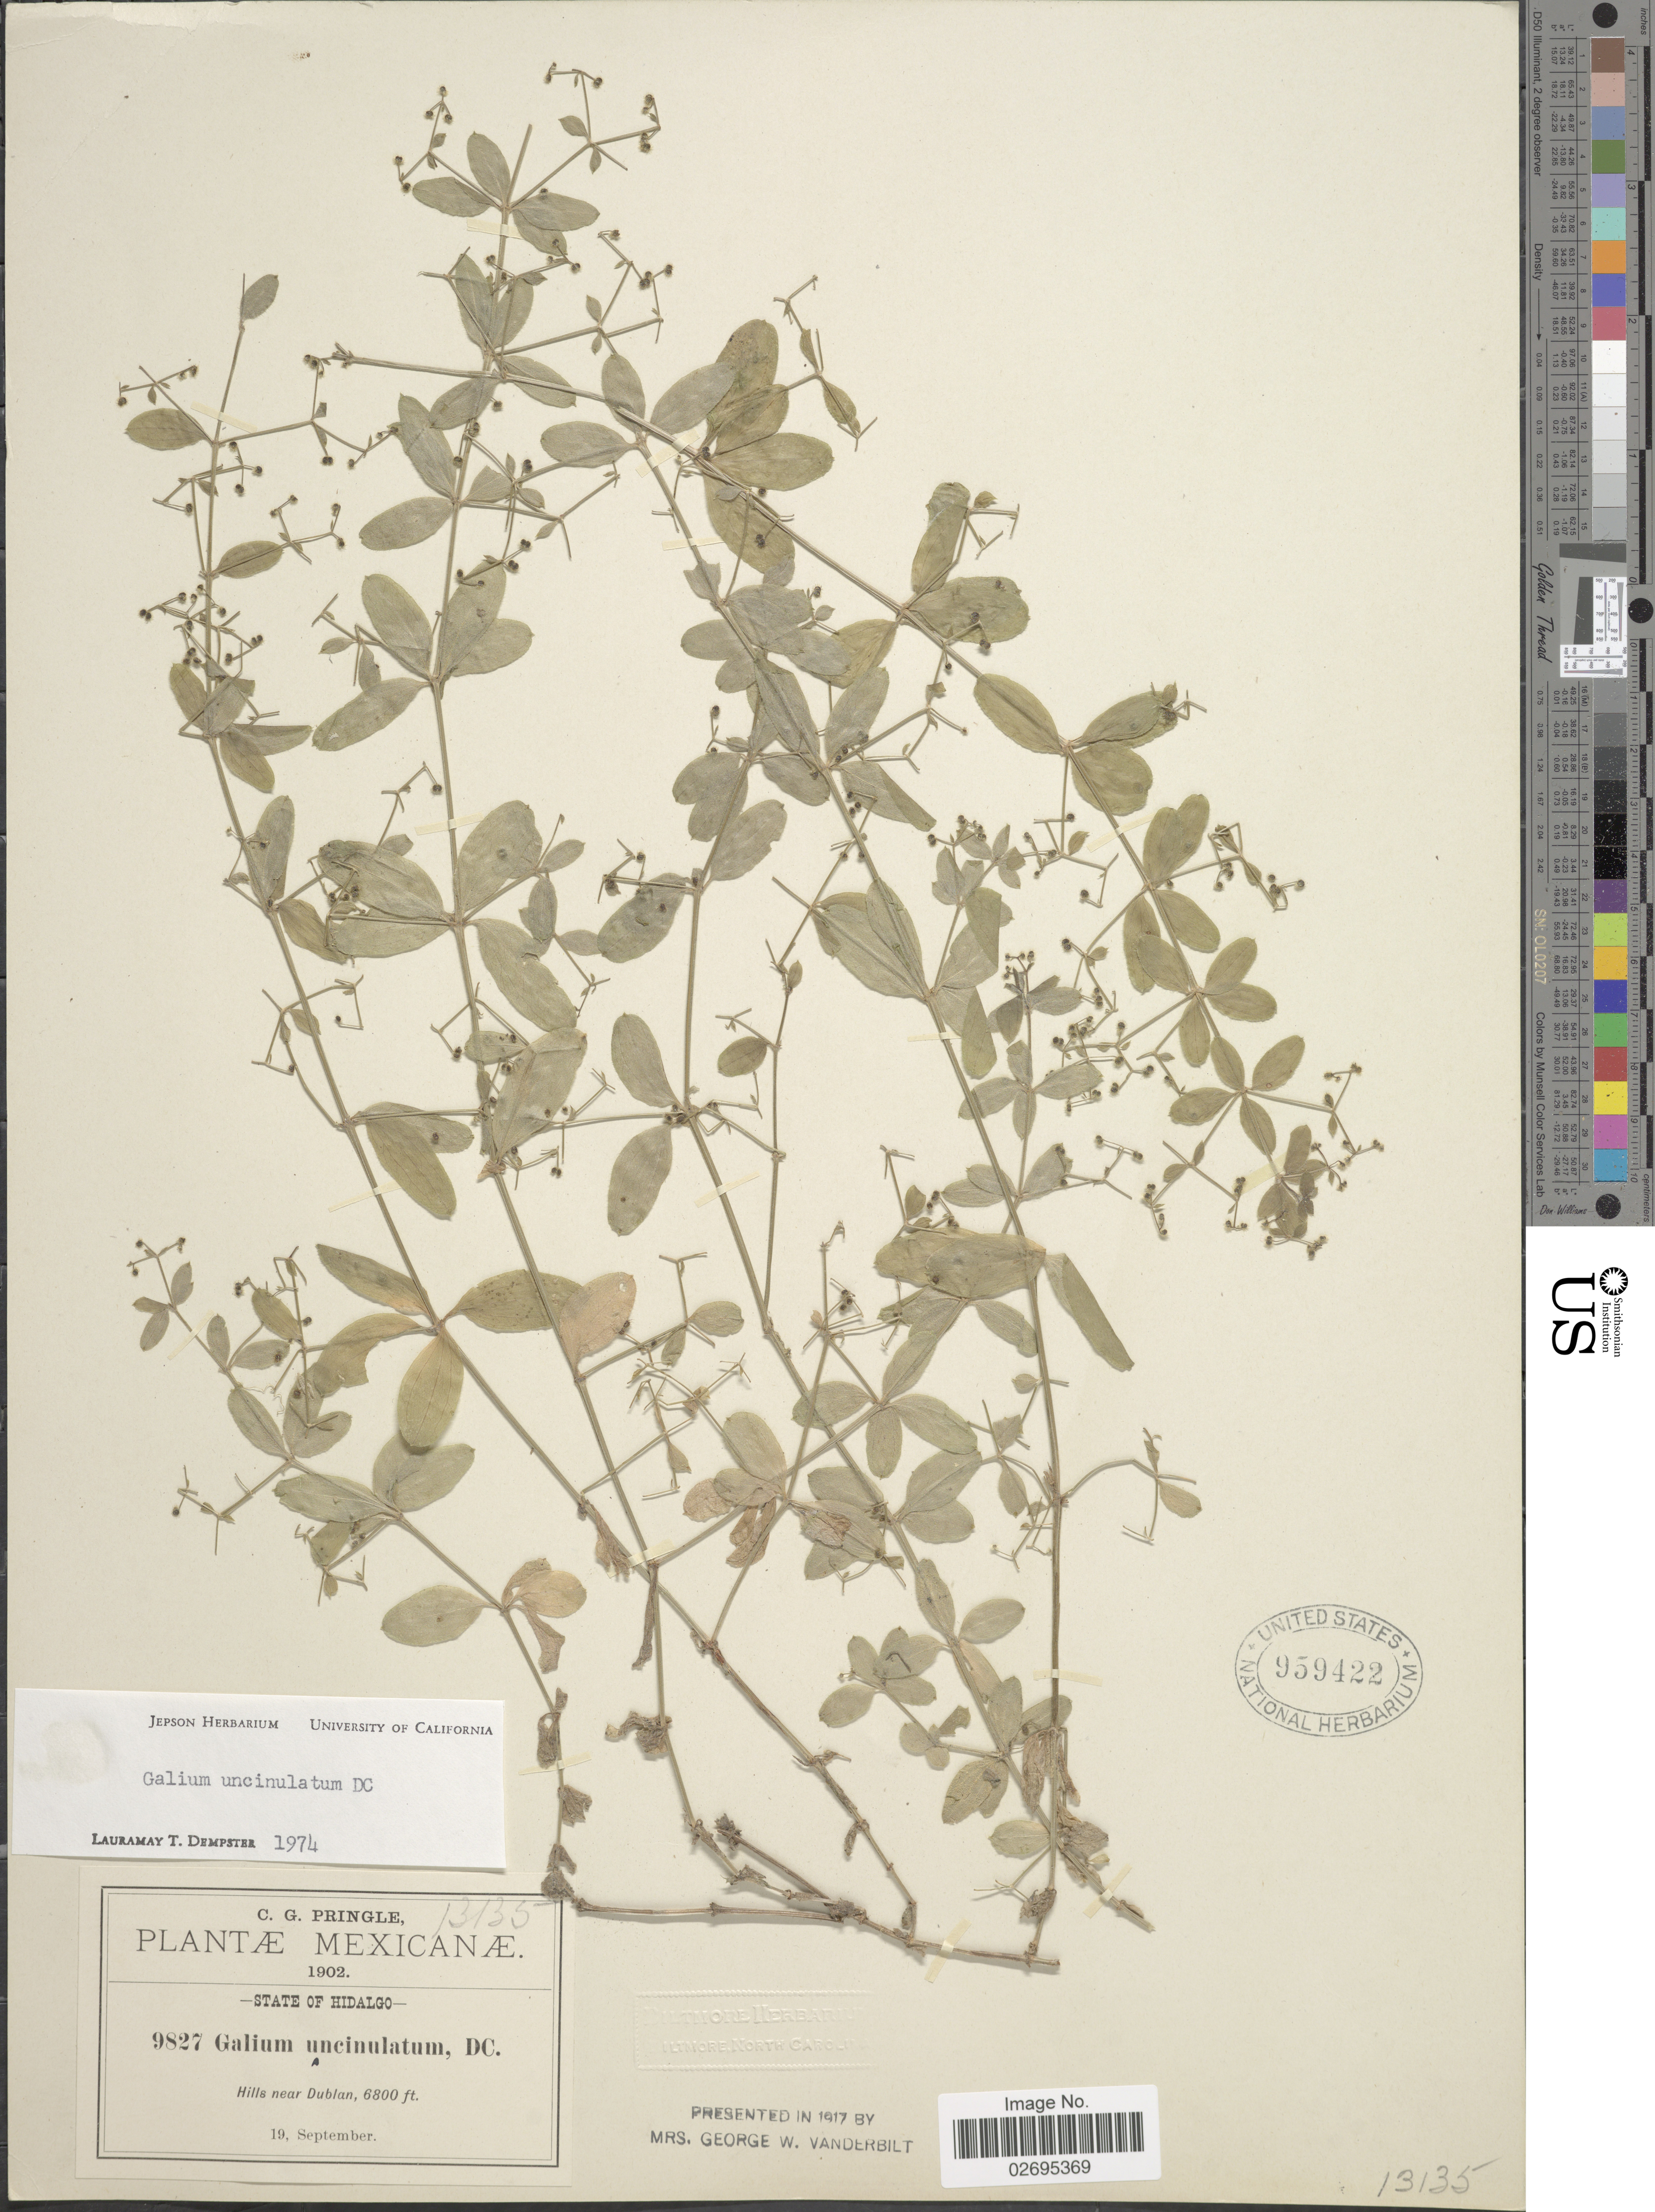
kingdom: Plantae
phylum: Tracheophyta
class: Magnoliopsida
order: Gentianales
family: Rubiaceae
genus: Galium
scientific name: Galium uncinulatum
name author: DC.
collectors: C. G. Pringle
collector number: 9827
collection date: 1902-09-19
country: Mexico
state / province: Hidalgo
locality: Hills near Dublan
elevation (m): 2073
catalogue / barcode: US 959422